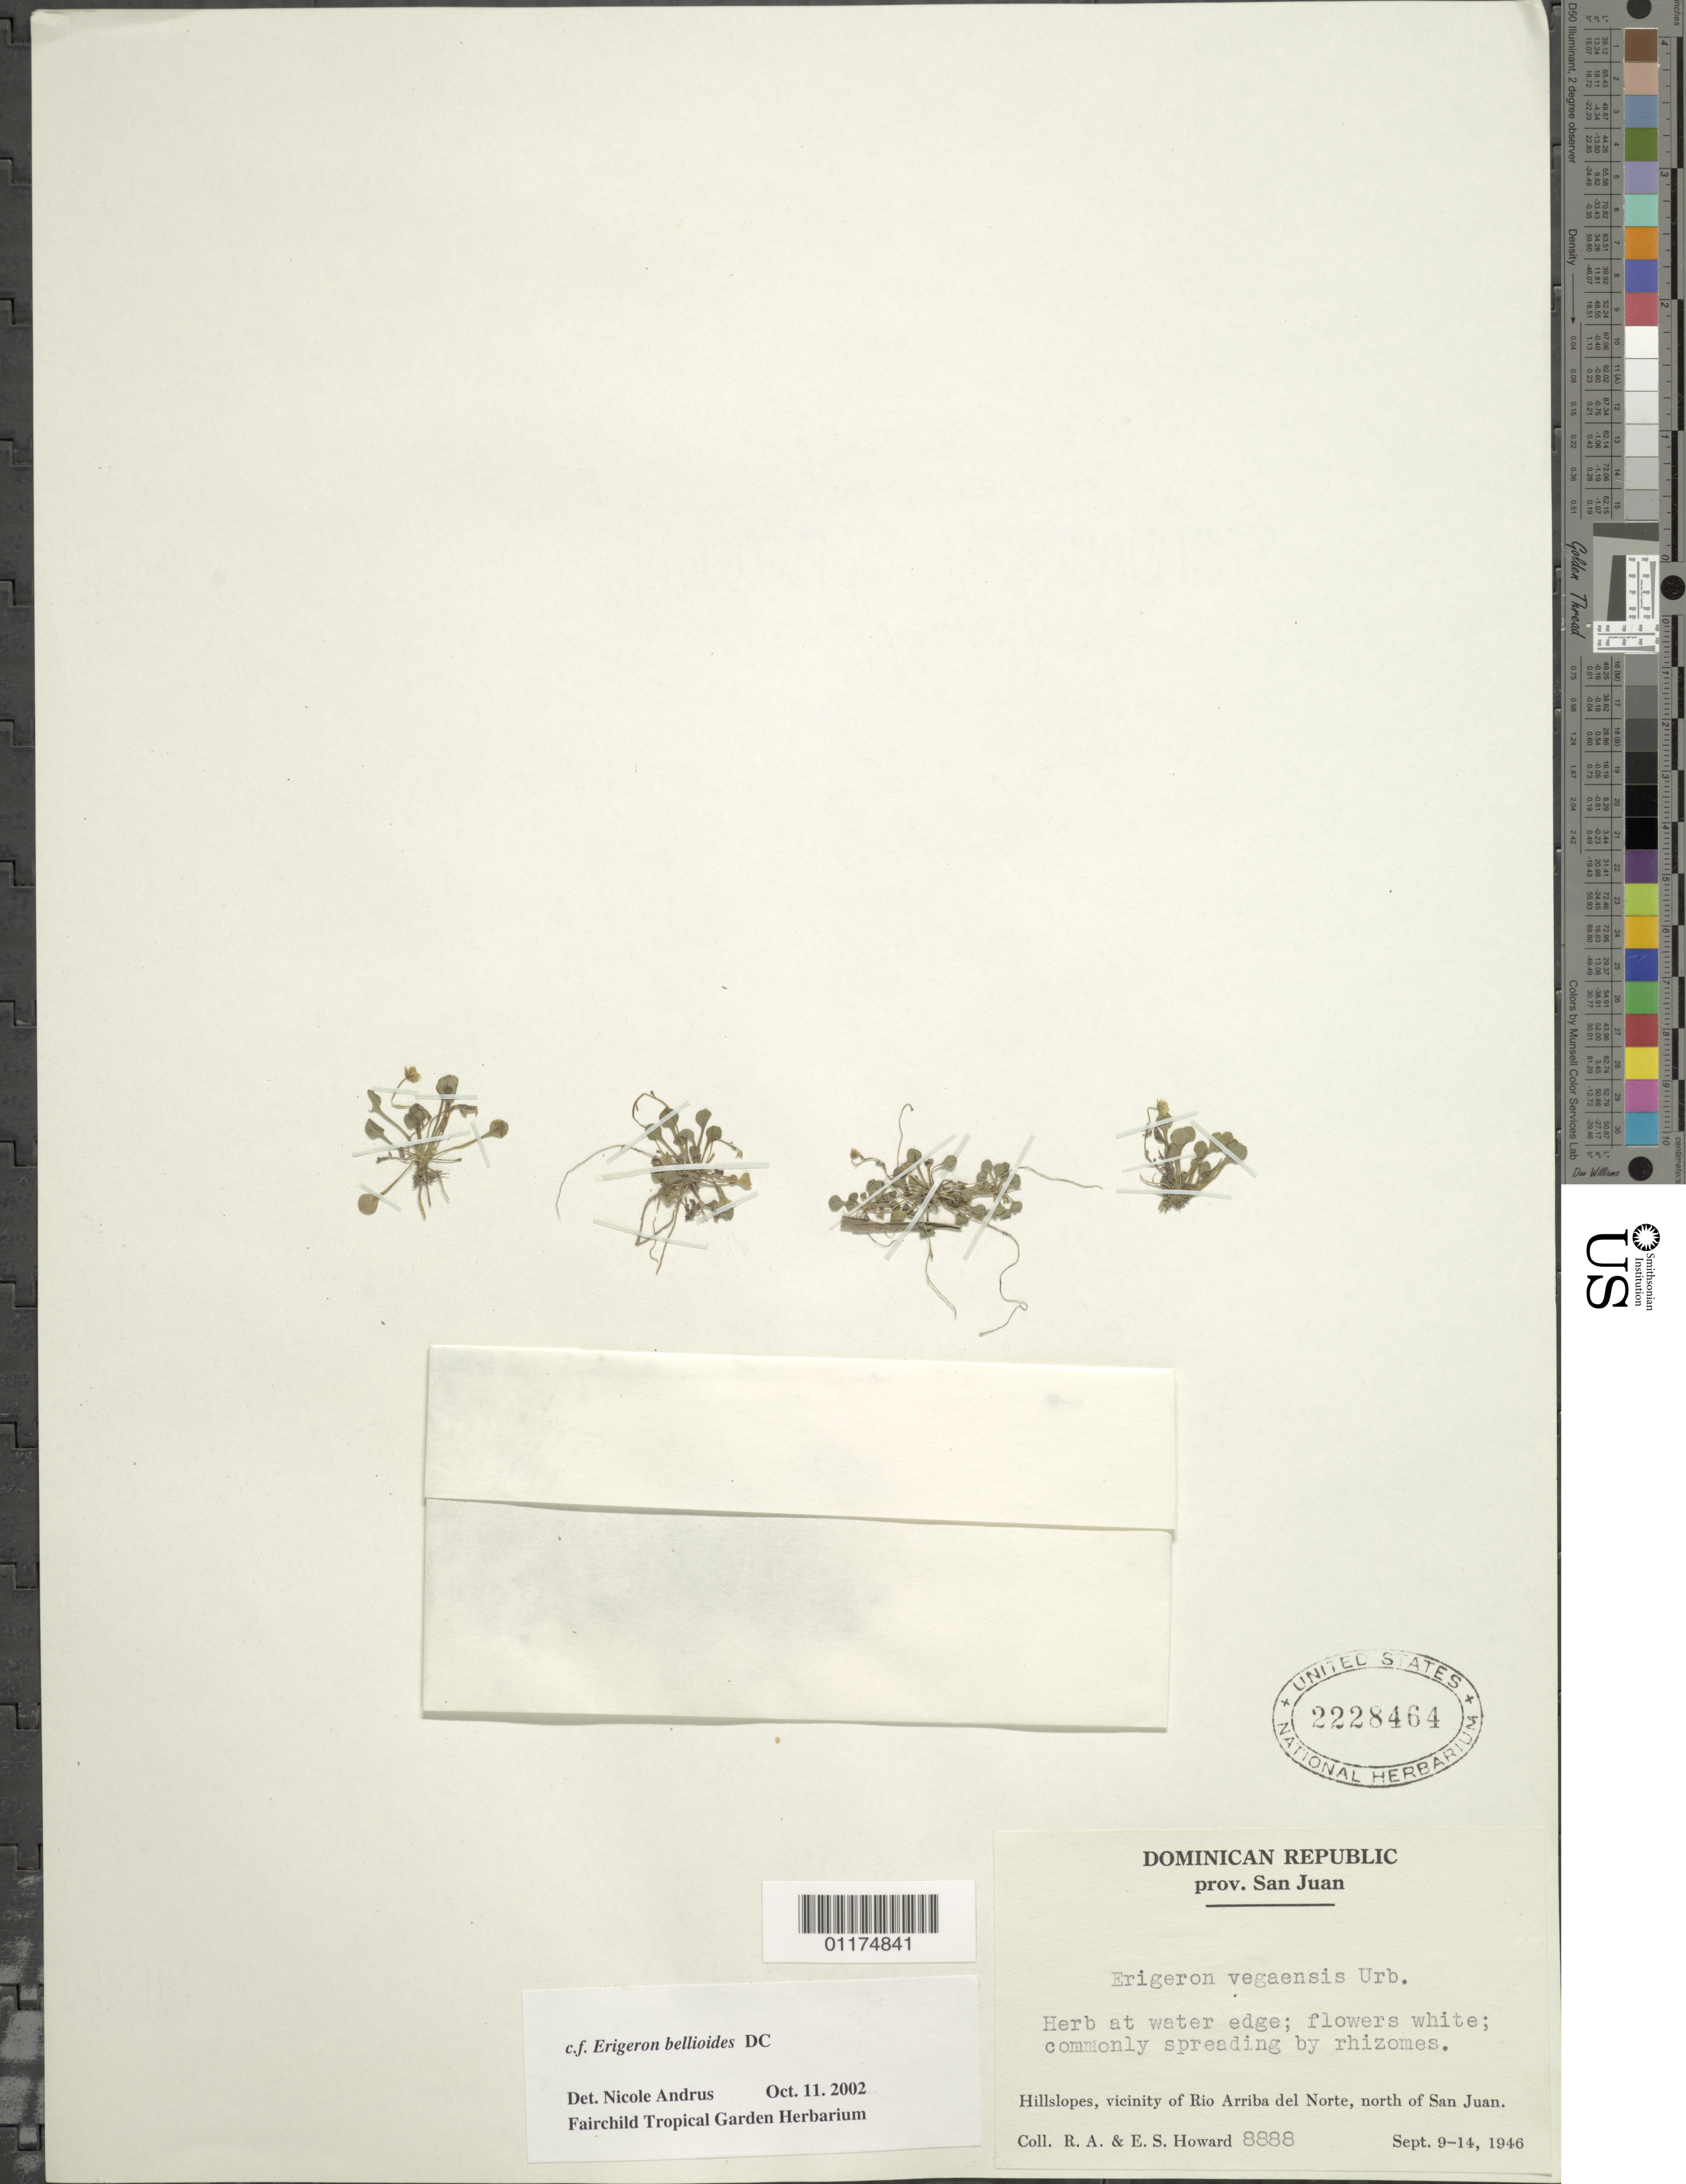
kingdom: Plantae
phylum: Tracheophyta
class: Magnoliopsida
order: Asterales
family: Asteraceae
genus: Erigeron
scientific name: Erigeron bellioides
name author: DC.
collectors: R. A. Howard & E. S. Howard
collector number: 8888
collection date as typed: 09 Sep 1946 to 14 Sep 1946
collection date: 1946-09-09/1946-09-14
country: Dominican Republic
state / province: San Juan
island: Hispaniola I.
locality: Hillslopes, vicinity of Rio Arriba del Norte, north of San Juan.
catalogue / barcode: US 2228464